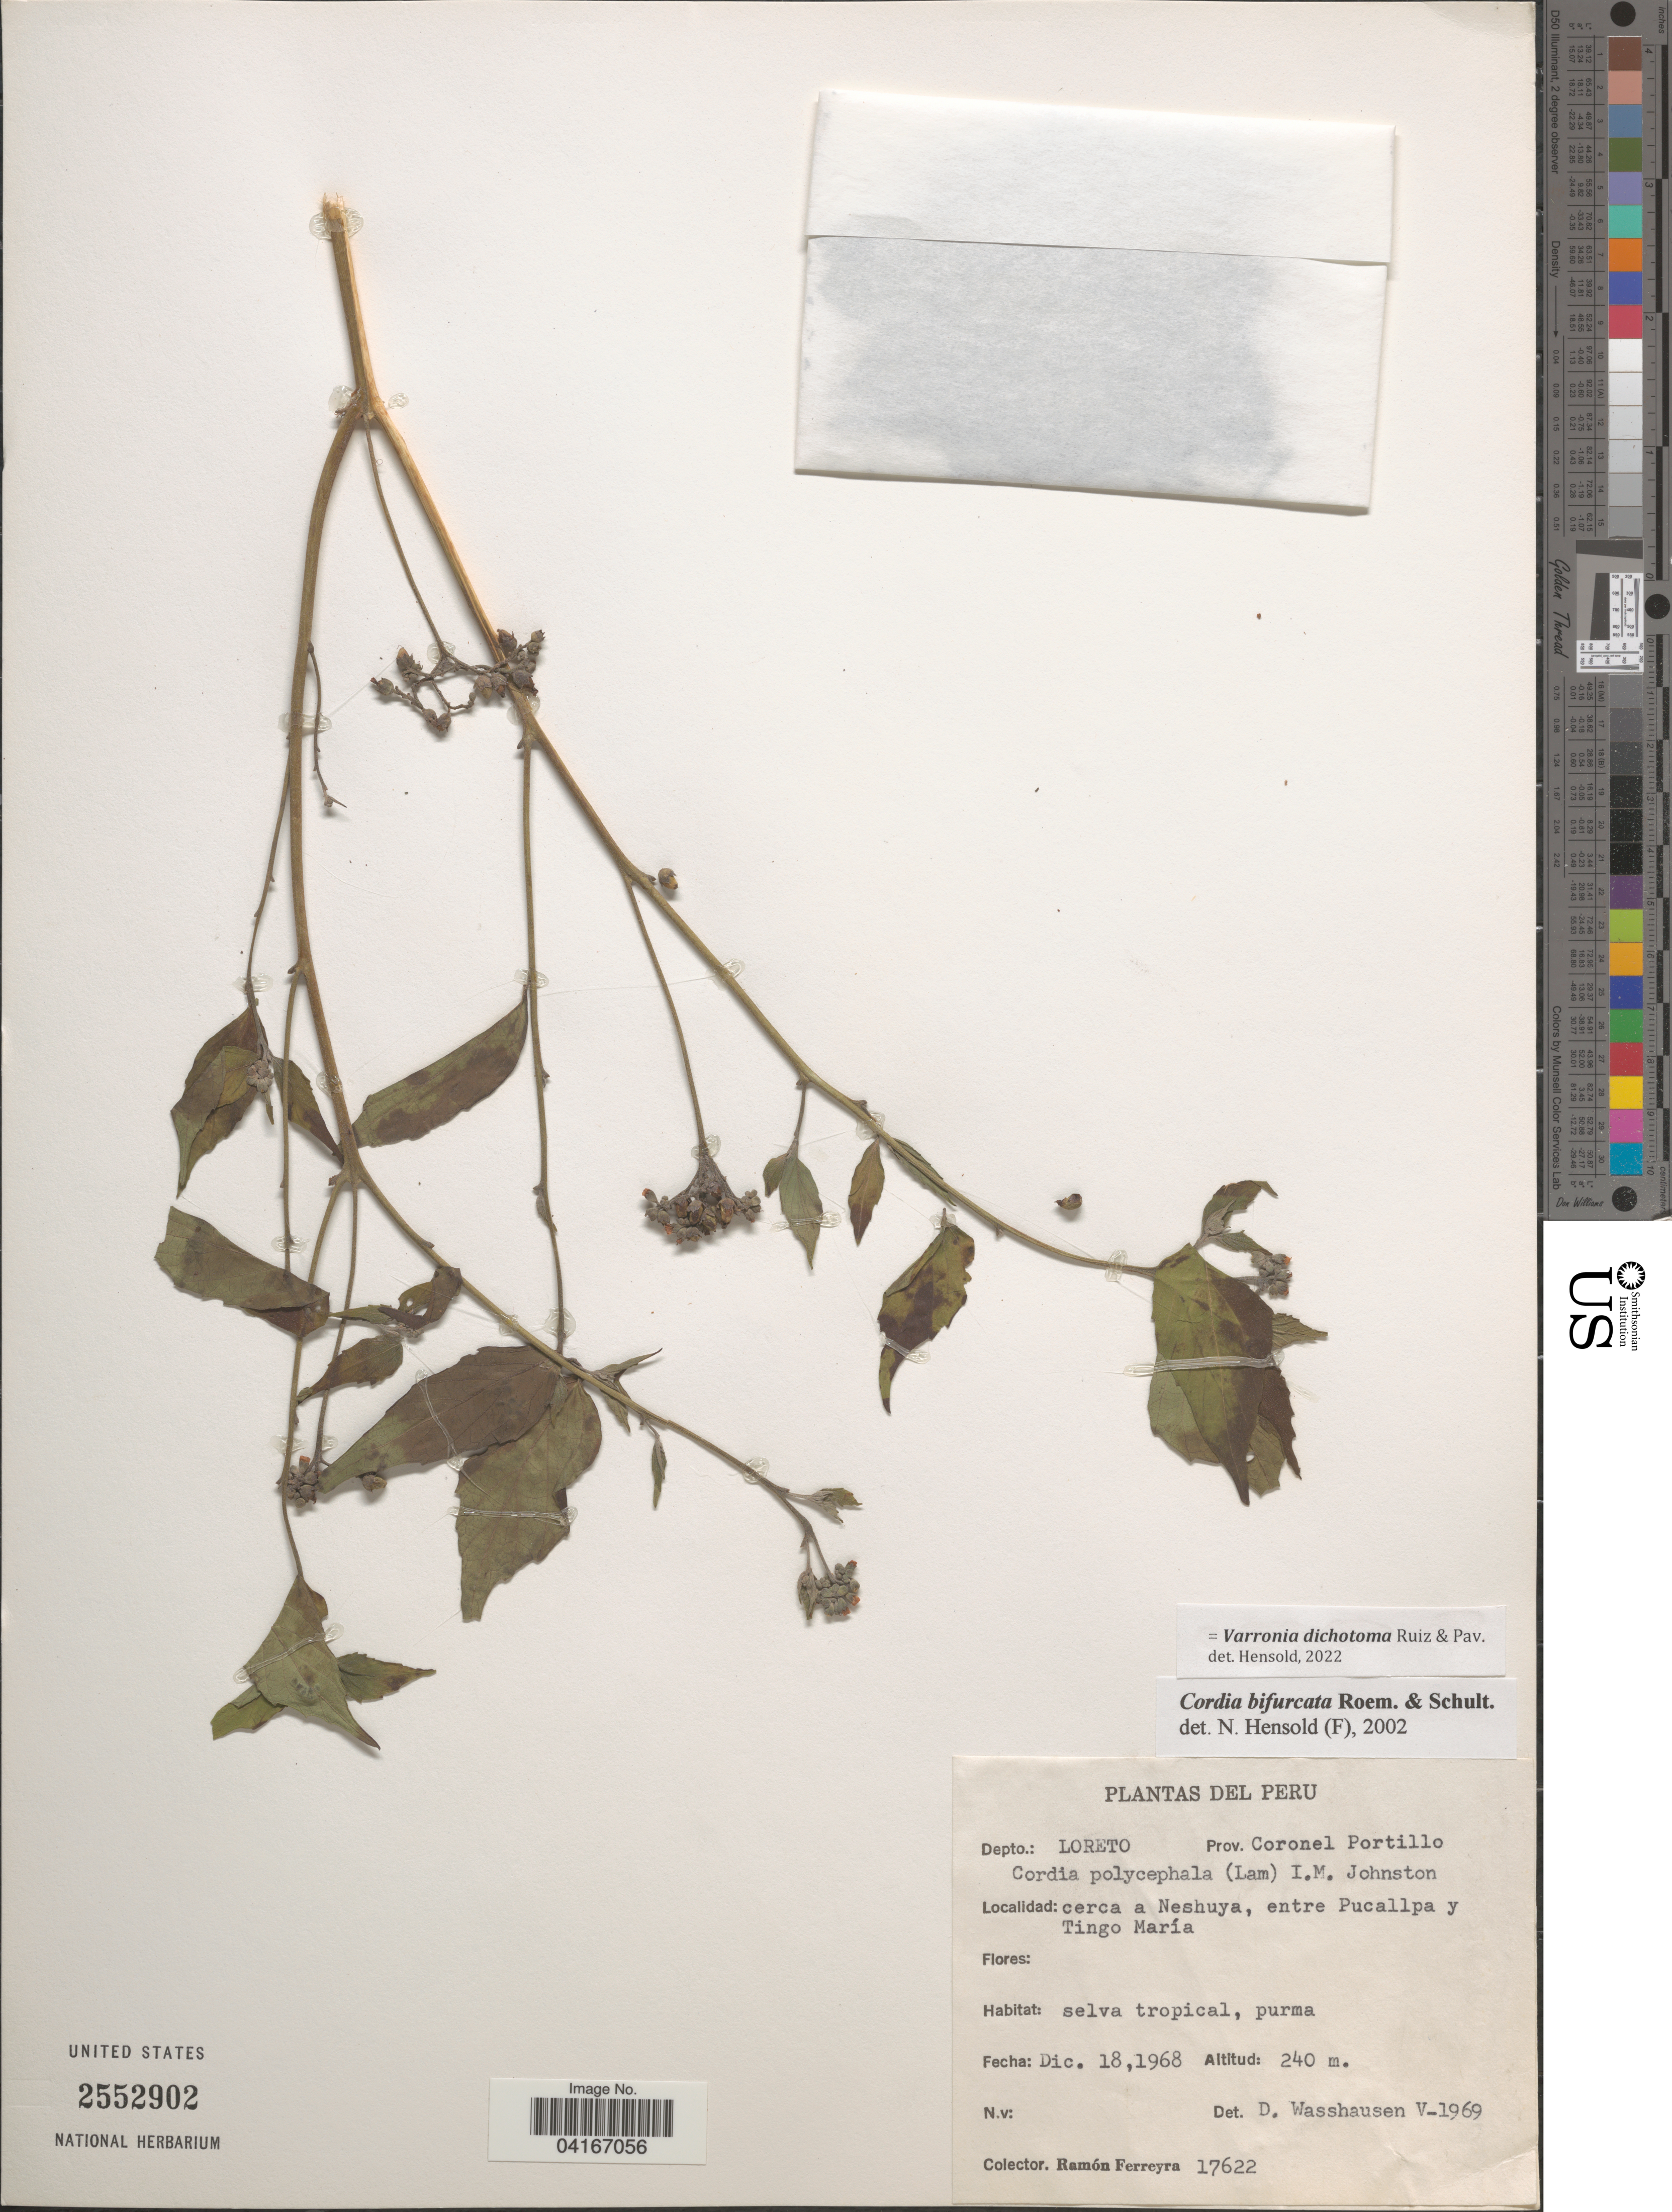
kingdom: Plantae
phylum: Tracheophyta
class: Magnoliopsida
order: Boraginales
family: Cordiaceae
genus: Varronia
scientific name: Varronia dichotoma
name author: Ruiz & Pav.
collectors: R. A. Ferreyra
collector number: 17622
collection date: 1968-12-18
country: Peru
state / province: Loreto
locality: Depto.: Loreto Prov. Coronel Portillo. Cerca a Neshuya, entre Pucallpa y Tingo María.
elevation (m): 240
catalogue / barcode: US 2552902